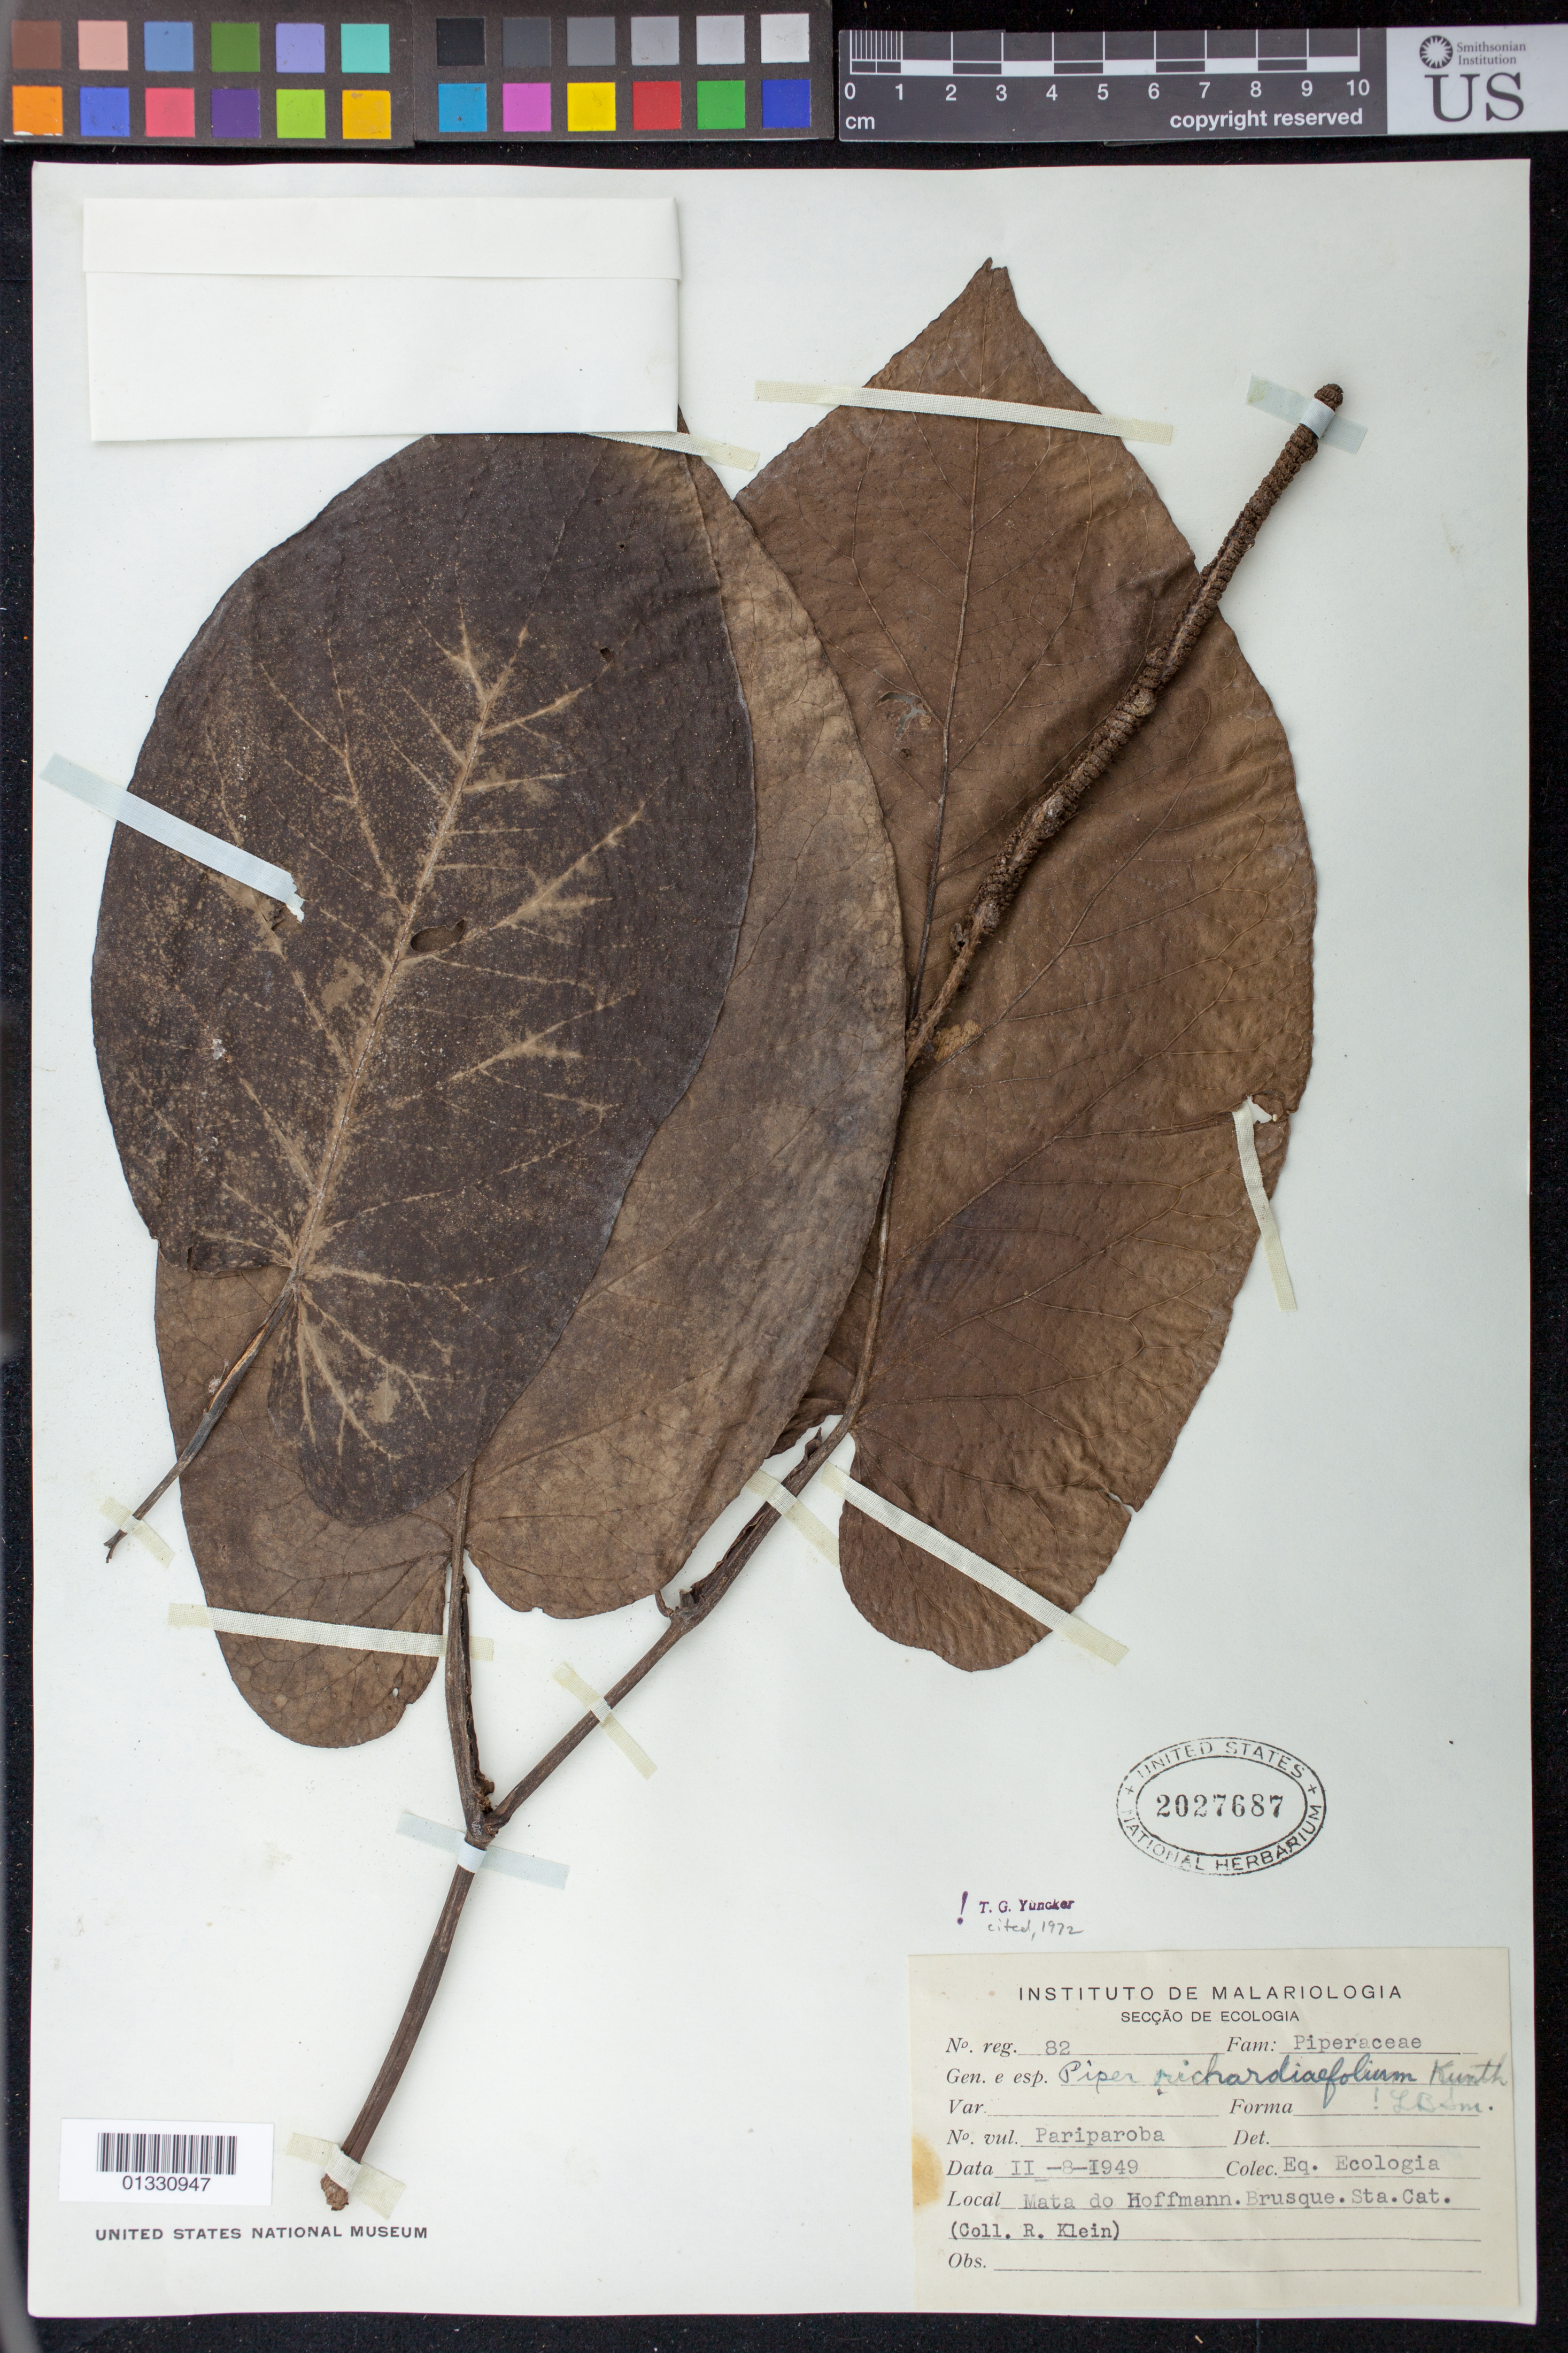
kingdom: Plantae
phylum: Tracheophyta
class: Magnoliopsida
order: Piperales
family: Piperaceae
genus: Piper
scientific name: Piper richardiifolium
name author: Kunth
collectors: R. M. Klein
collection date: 1949-02-09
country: Brazil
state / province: Santa Catarina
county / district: Brusque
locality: Mata do Hoffmann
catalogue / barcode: US 2027687